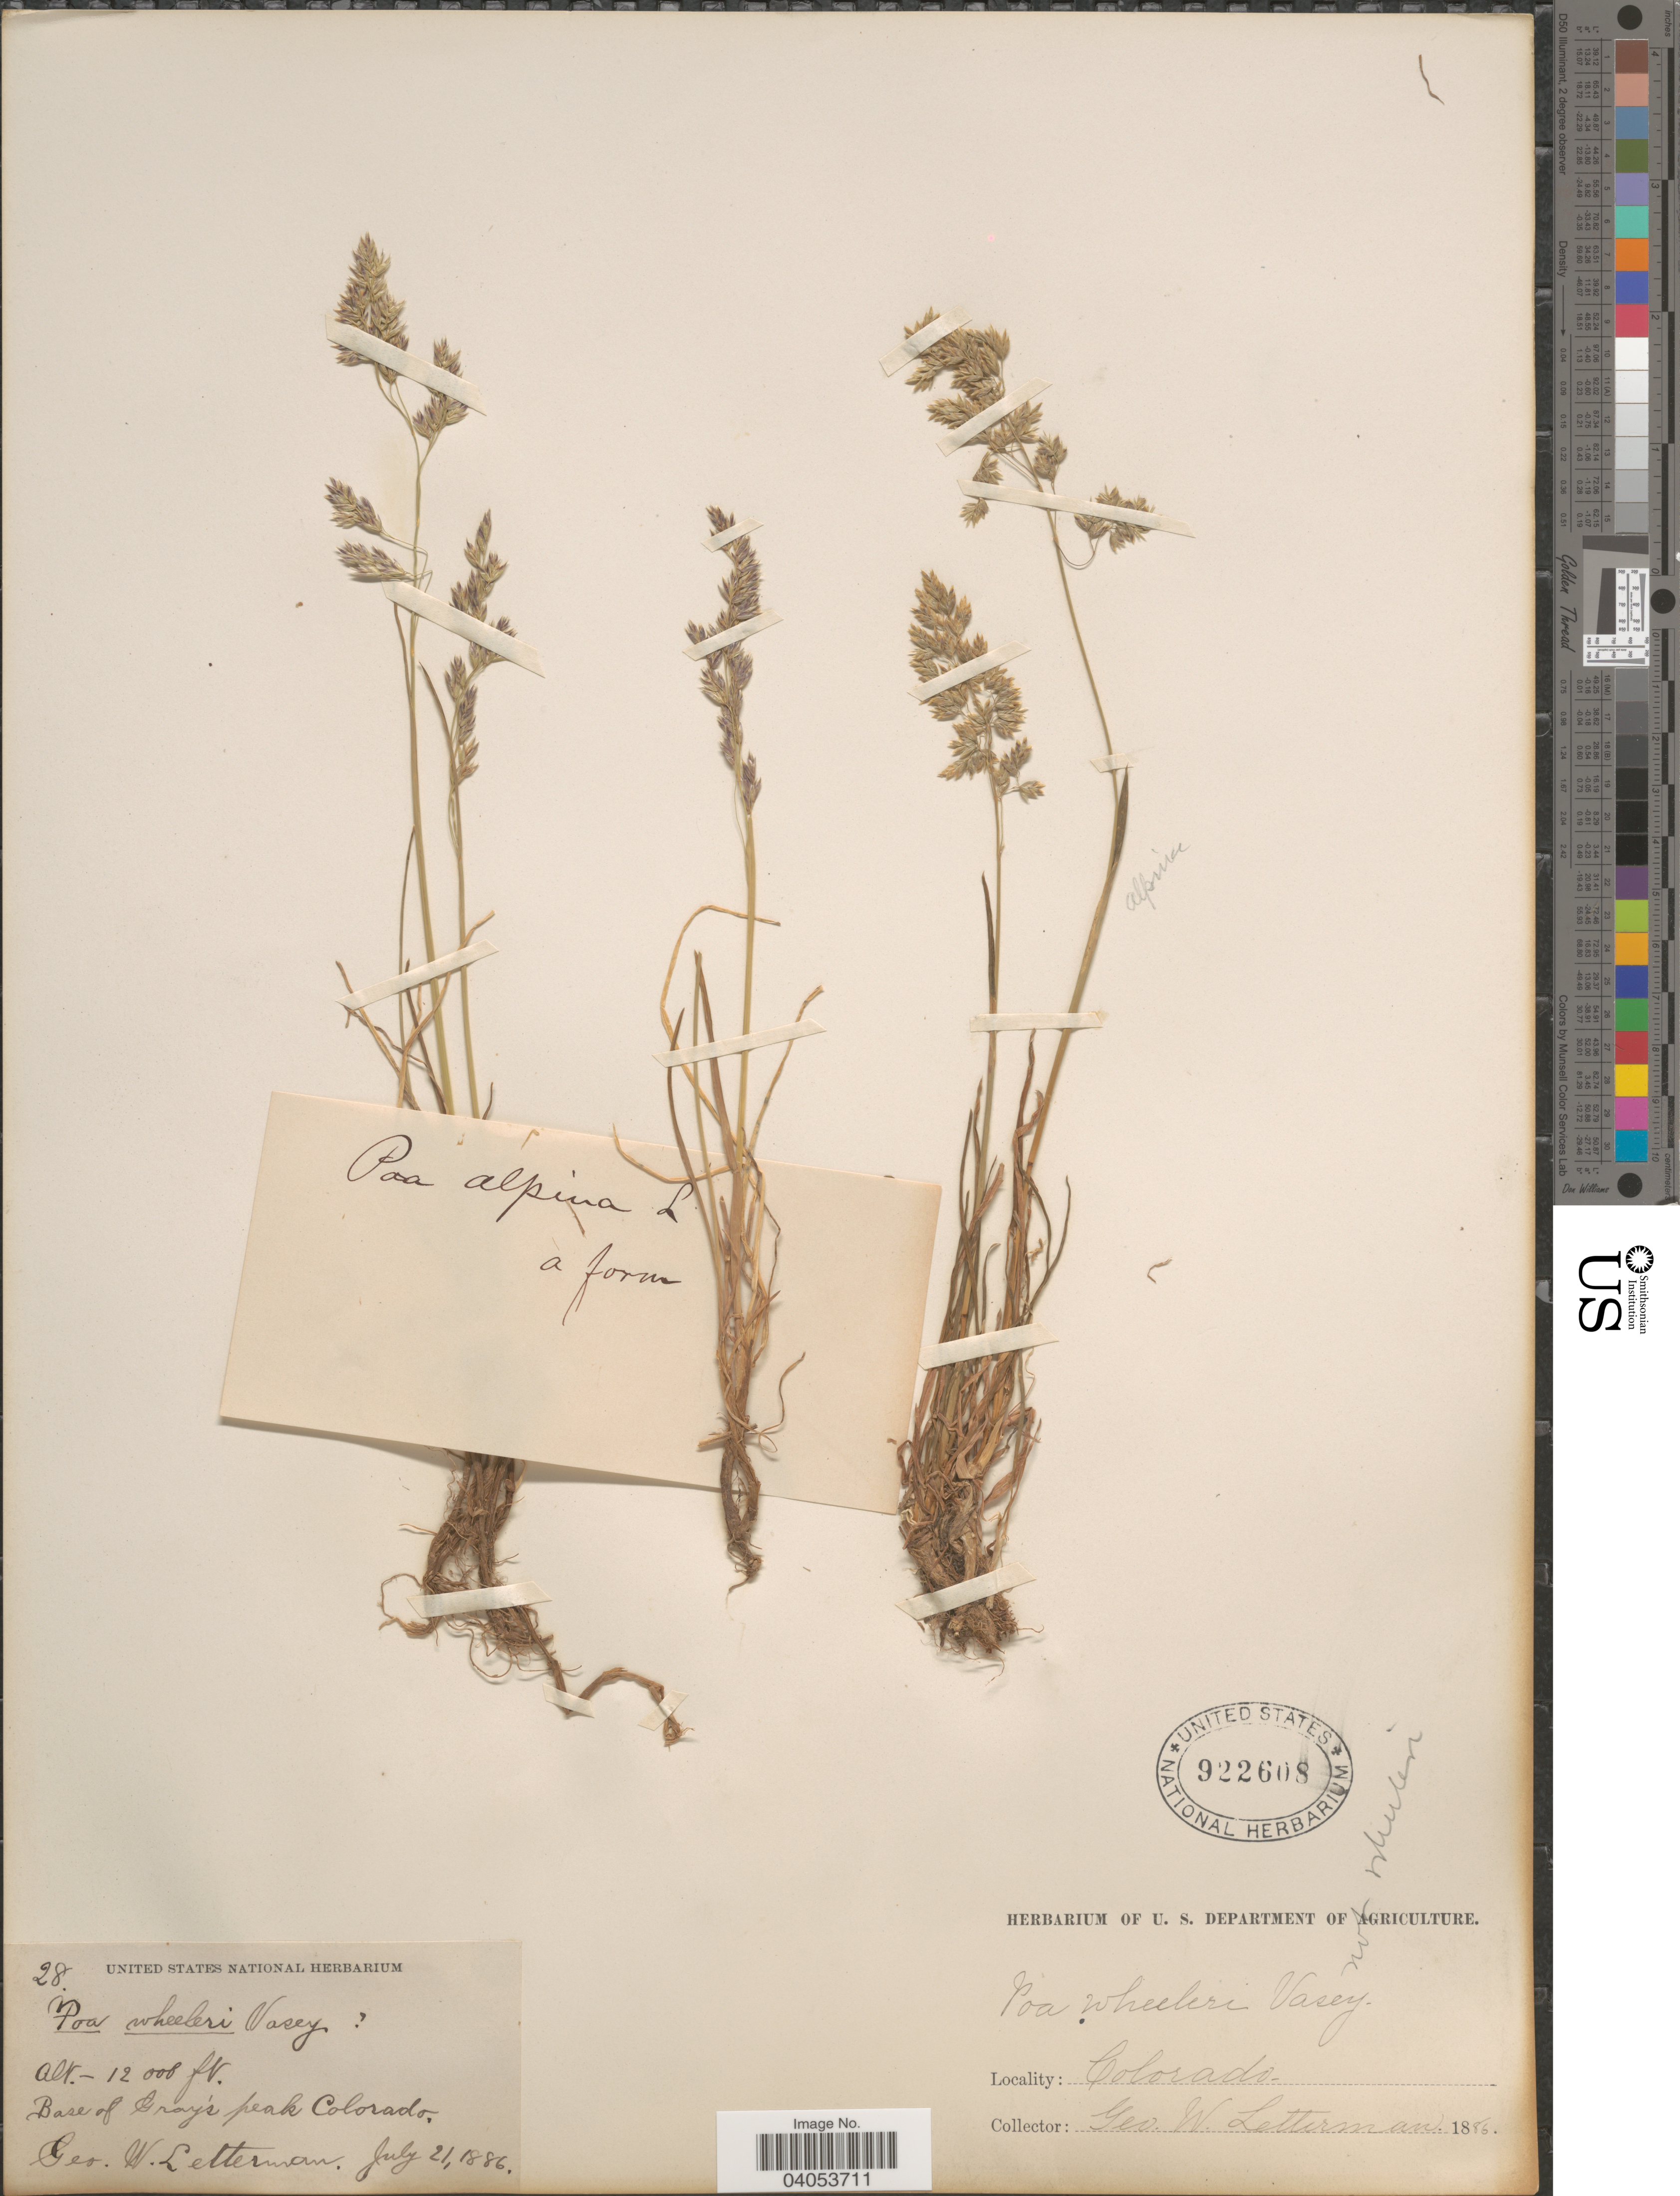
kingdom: Plantae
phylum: Tracheophyta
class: Liliopsida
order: Poales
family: Poaceae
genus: Poa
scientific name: Poa alpina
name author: L.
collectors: G. W. Letterman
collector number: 28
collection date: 1886-07-21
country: United States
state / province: Colorado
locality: Base of Gray's peak.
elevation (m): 3658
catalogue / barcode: US 922608